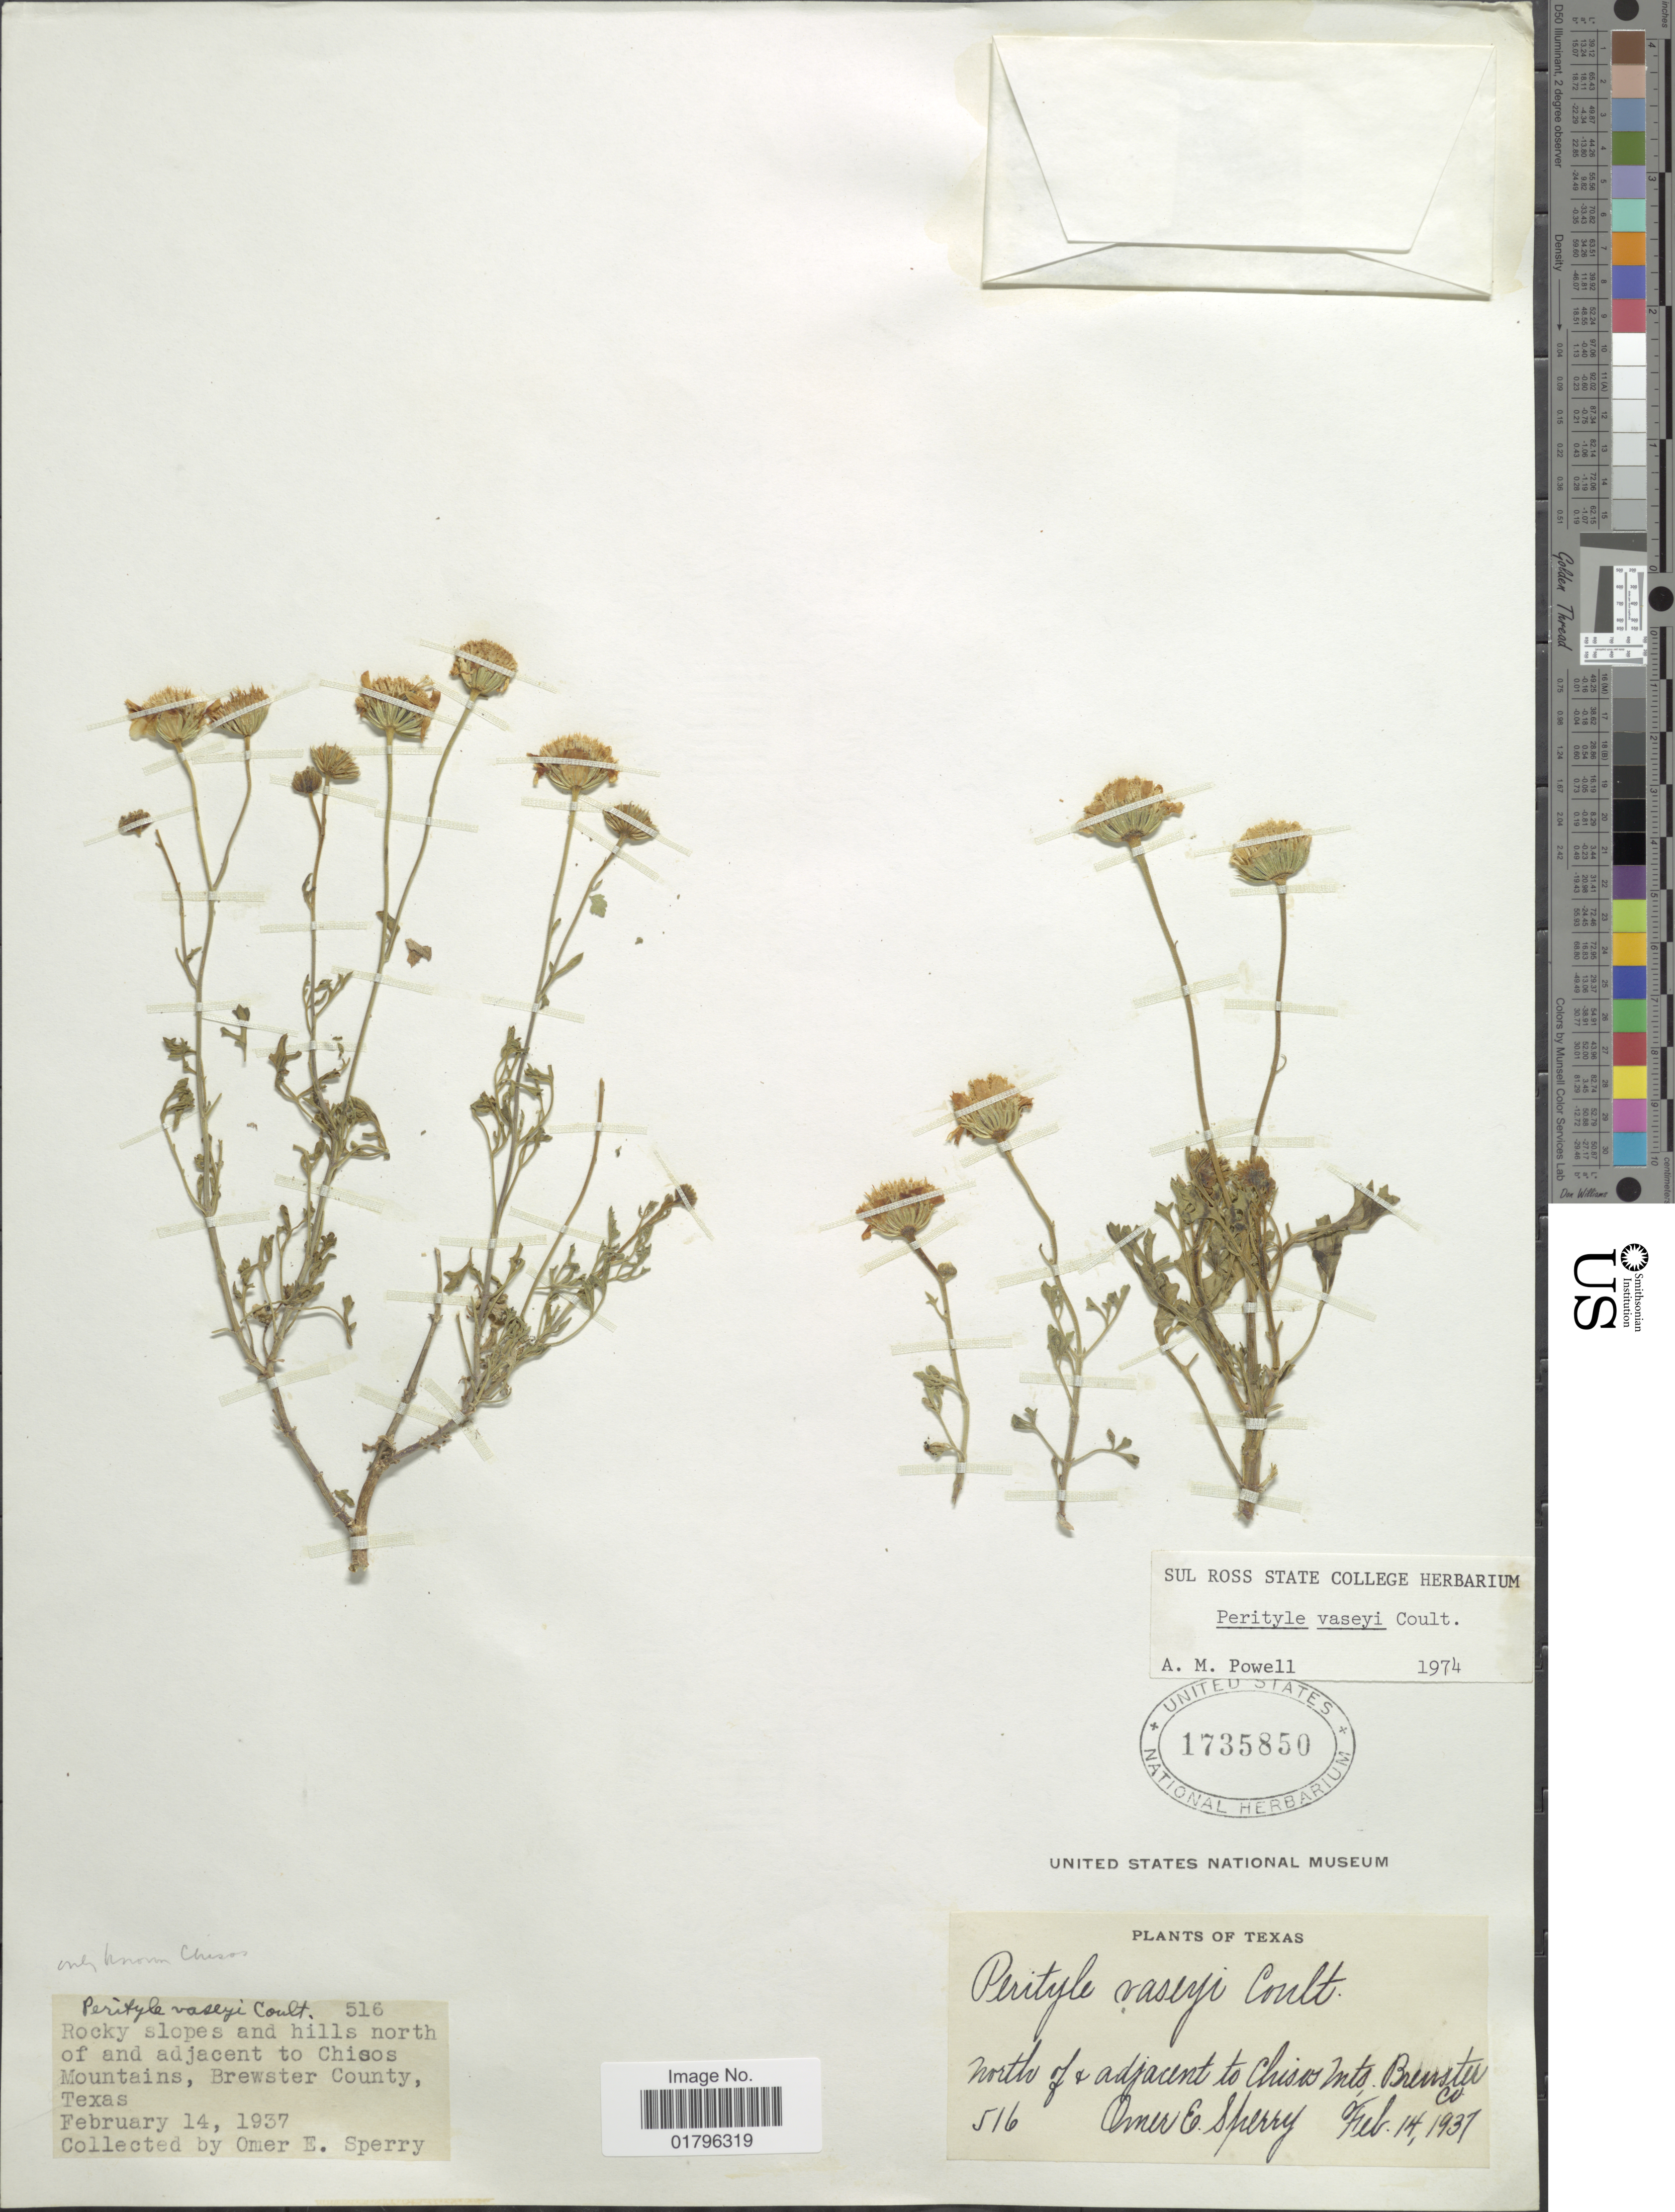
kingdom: Plantae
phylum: Tracheophyta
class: Magnoliopsida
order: Asterales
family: Asteraceae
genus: Perityle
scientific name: Perityle vaseyi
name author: J.M. Coult.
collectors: O. E. Sperry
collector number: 516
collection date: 1937-02-14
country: United States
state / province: Texas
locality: North of and adjacent to Chisos Mountains, Brewster County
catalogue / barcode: US 1735850